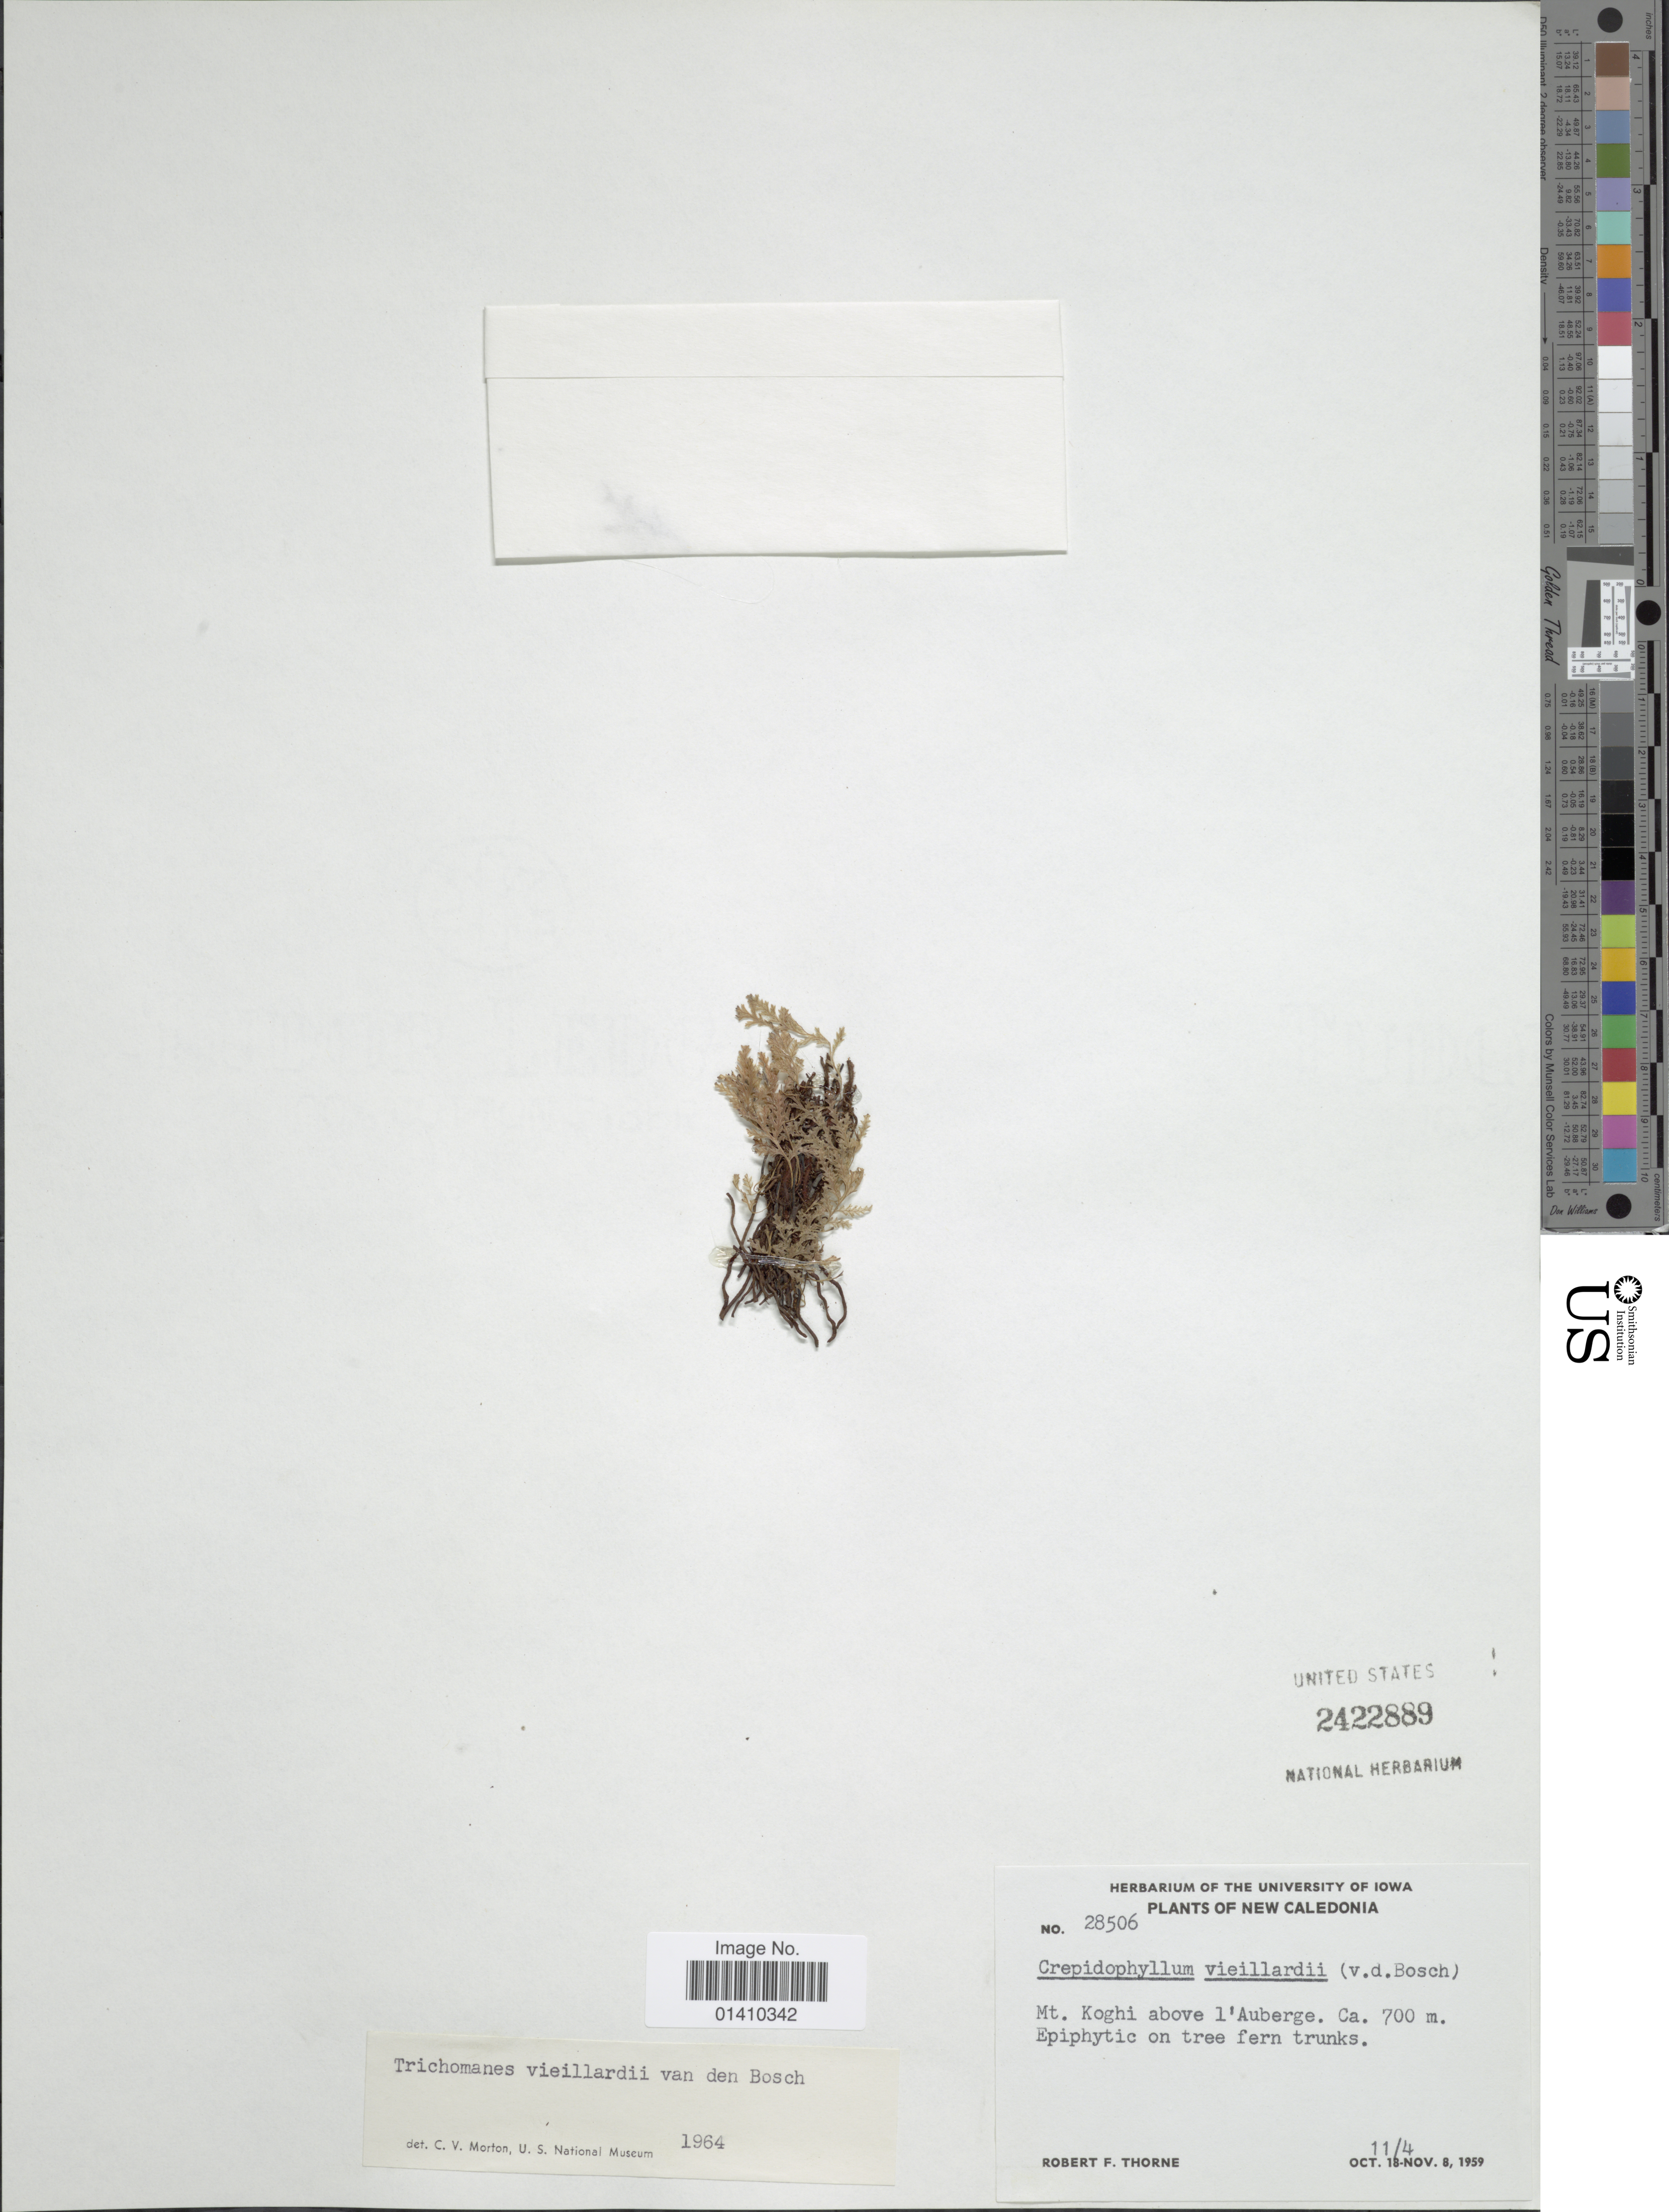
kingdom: Plantae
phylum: Tracheophyta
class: Polypodiopsida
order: Hymenophyllales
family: Hymenophyllaceae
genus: Polyphlebium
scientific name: Polyphlebium vieillardii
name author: (Bosch) Ebihara & K. Iwats.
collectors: R. F. Thorne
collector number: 28506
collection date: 1959-10-18/1959-11-08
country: New Caledonia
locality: Mt. Koghi above l'Auberge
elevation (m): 700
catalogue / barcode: US 2422889